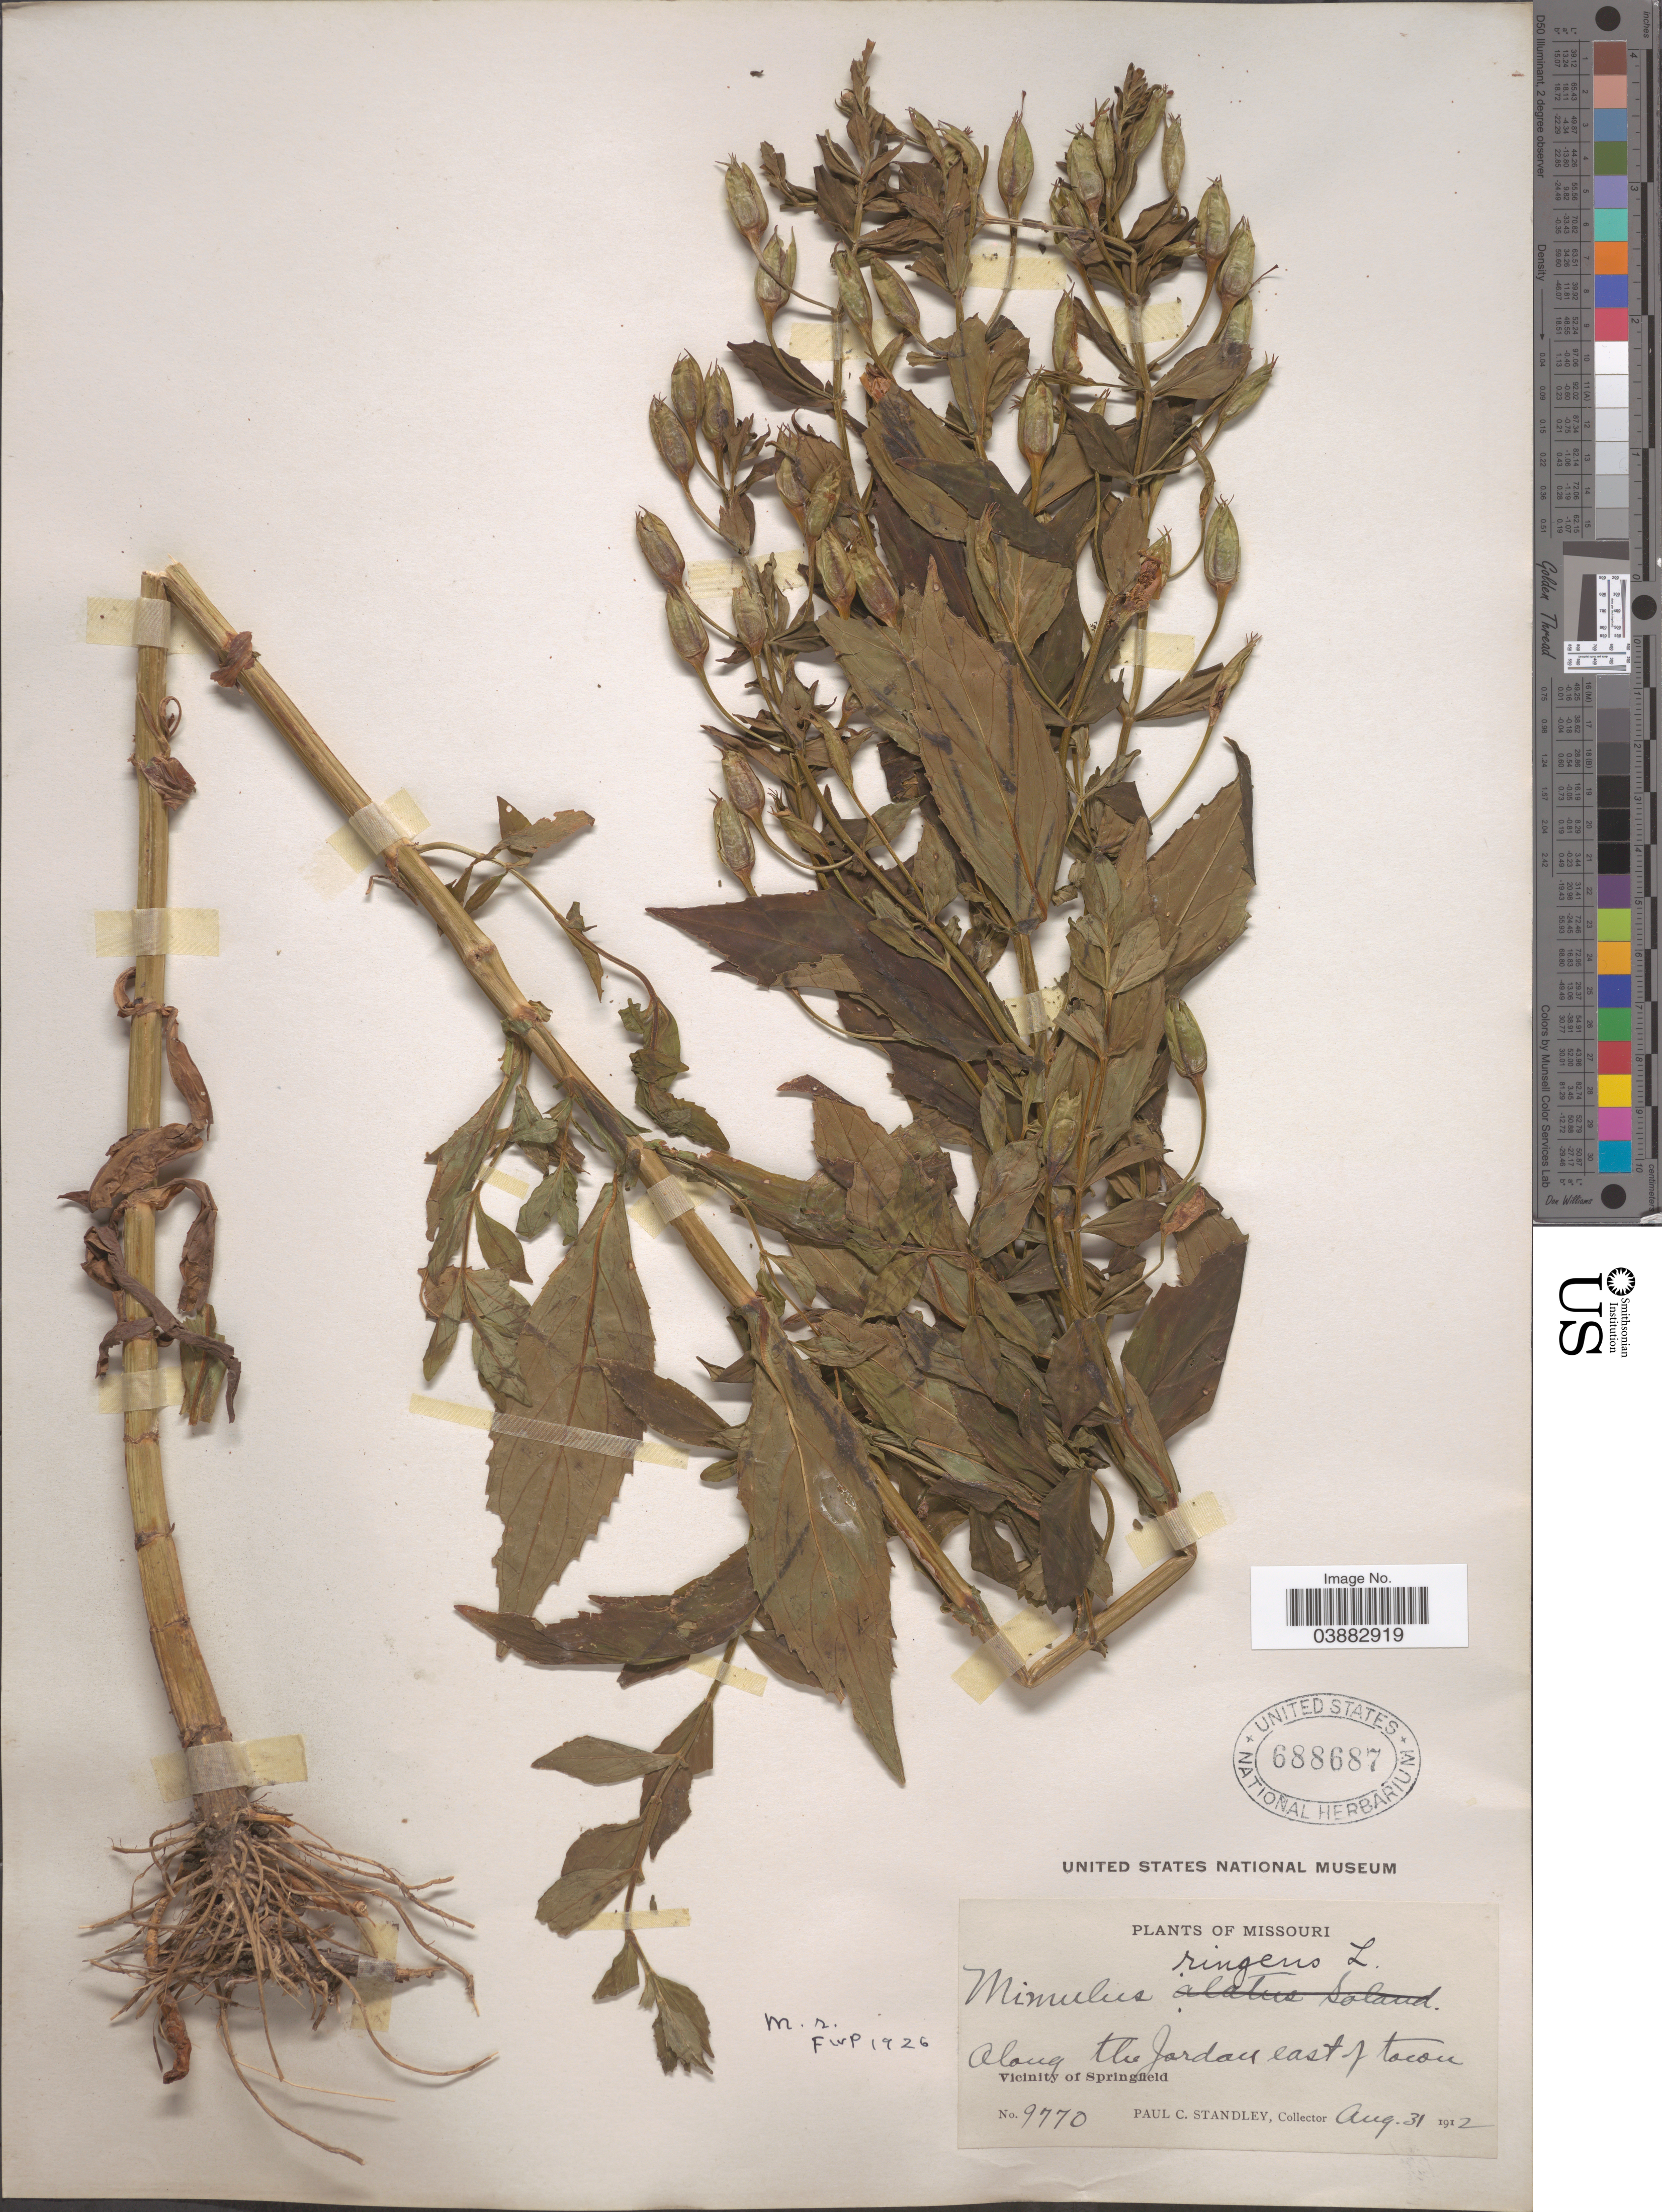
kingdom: Plantae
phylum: Tracheophyta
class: Magnoliopsida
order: Lamiales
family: Phrymaceae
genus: Mimulus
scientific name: Mimulus ringens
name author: L.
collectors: P. C. Standley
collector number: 9770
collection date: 1912-08-31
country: United States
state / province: Missouri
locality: Along the Jordan east of town. Vicinity of Springfield.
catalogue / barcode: US 688687